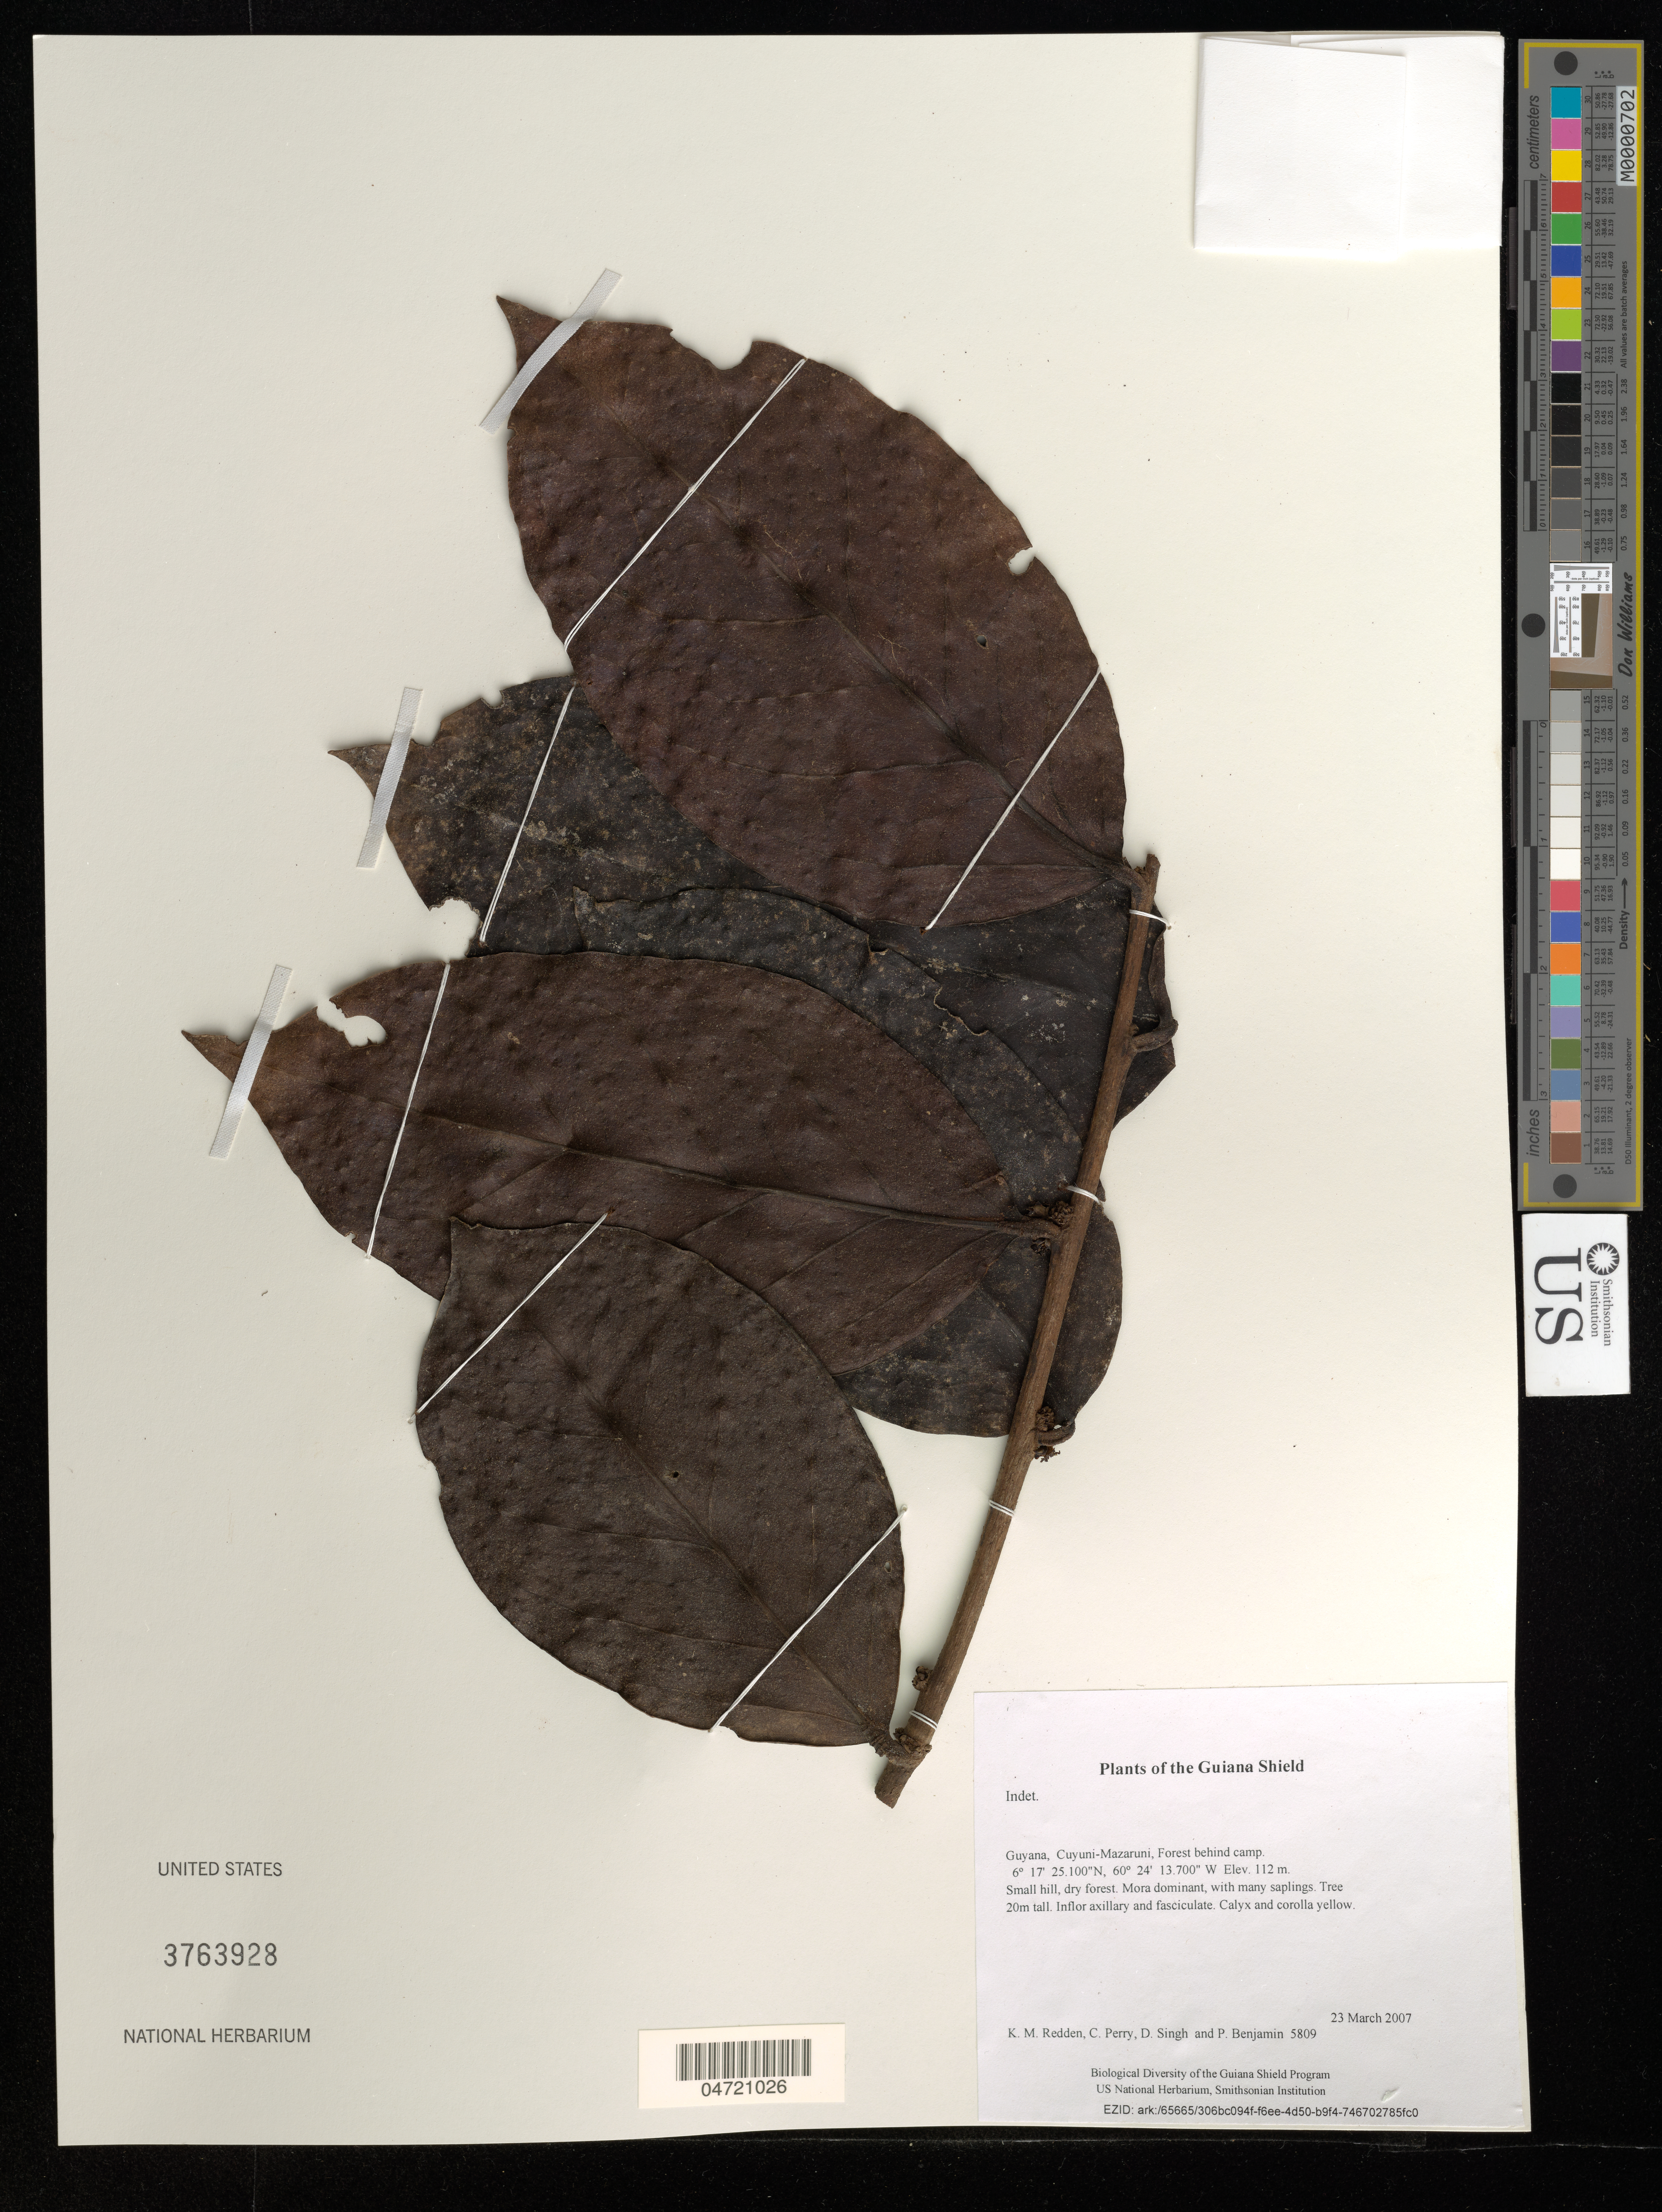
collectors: K. M. Redden, C. Perry, D. Singh & P. Benjamin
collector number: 5809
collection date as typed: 23 March 2007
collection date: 2007-03-23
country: Guyana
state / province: Cuyuni-Mazaruni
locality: Forest behind camp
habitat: Small hill, dry forest. Mora dominant, with many saplings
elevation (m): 112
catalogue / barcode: US 3763928